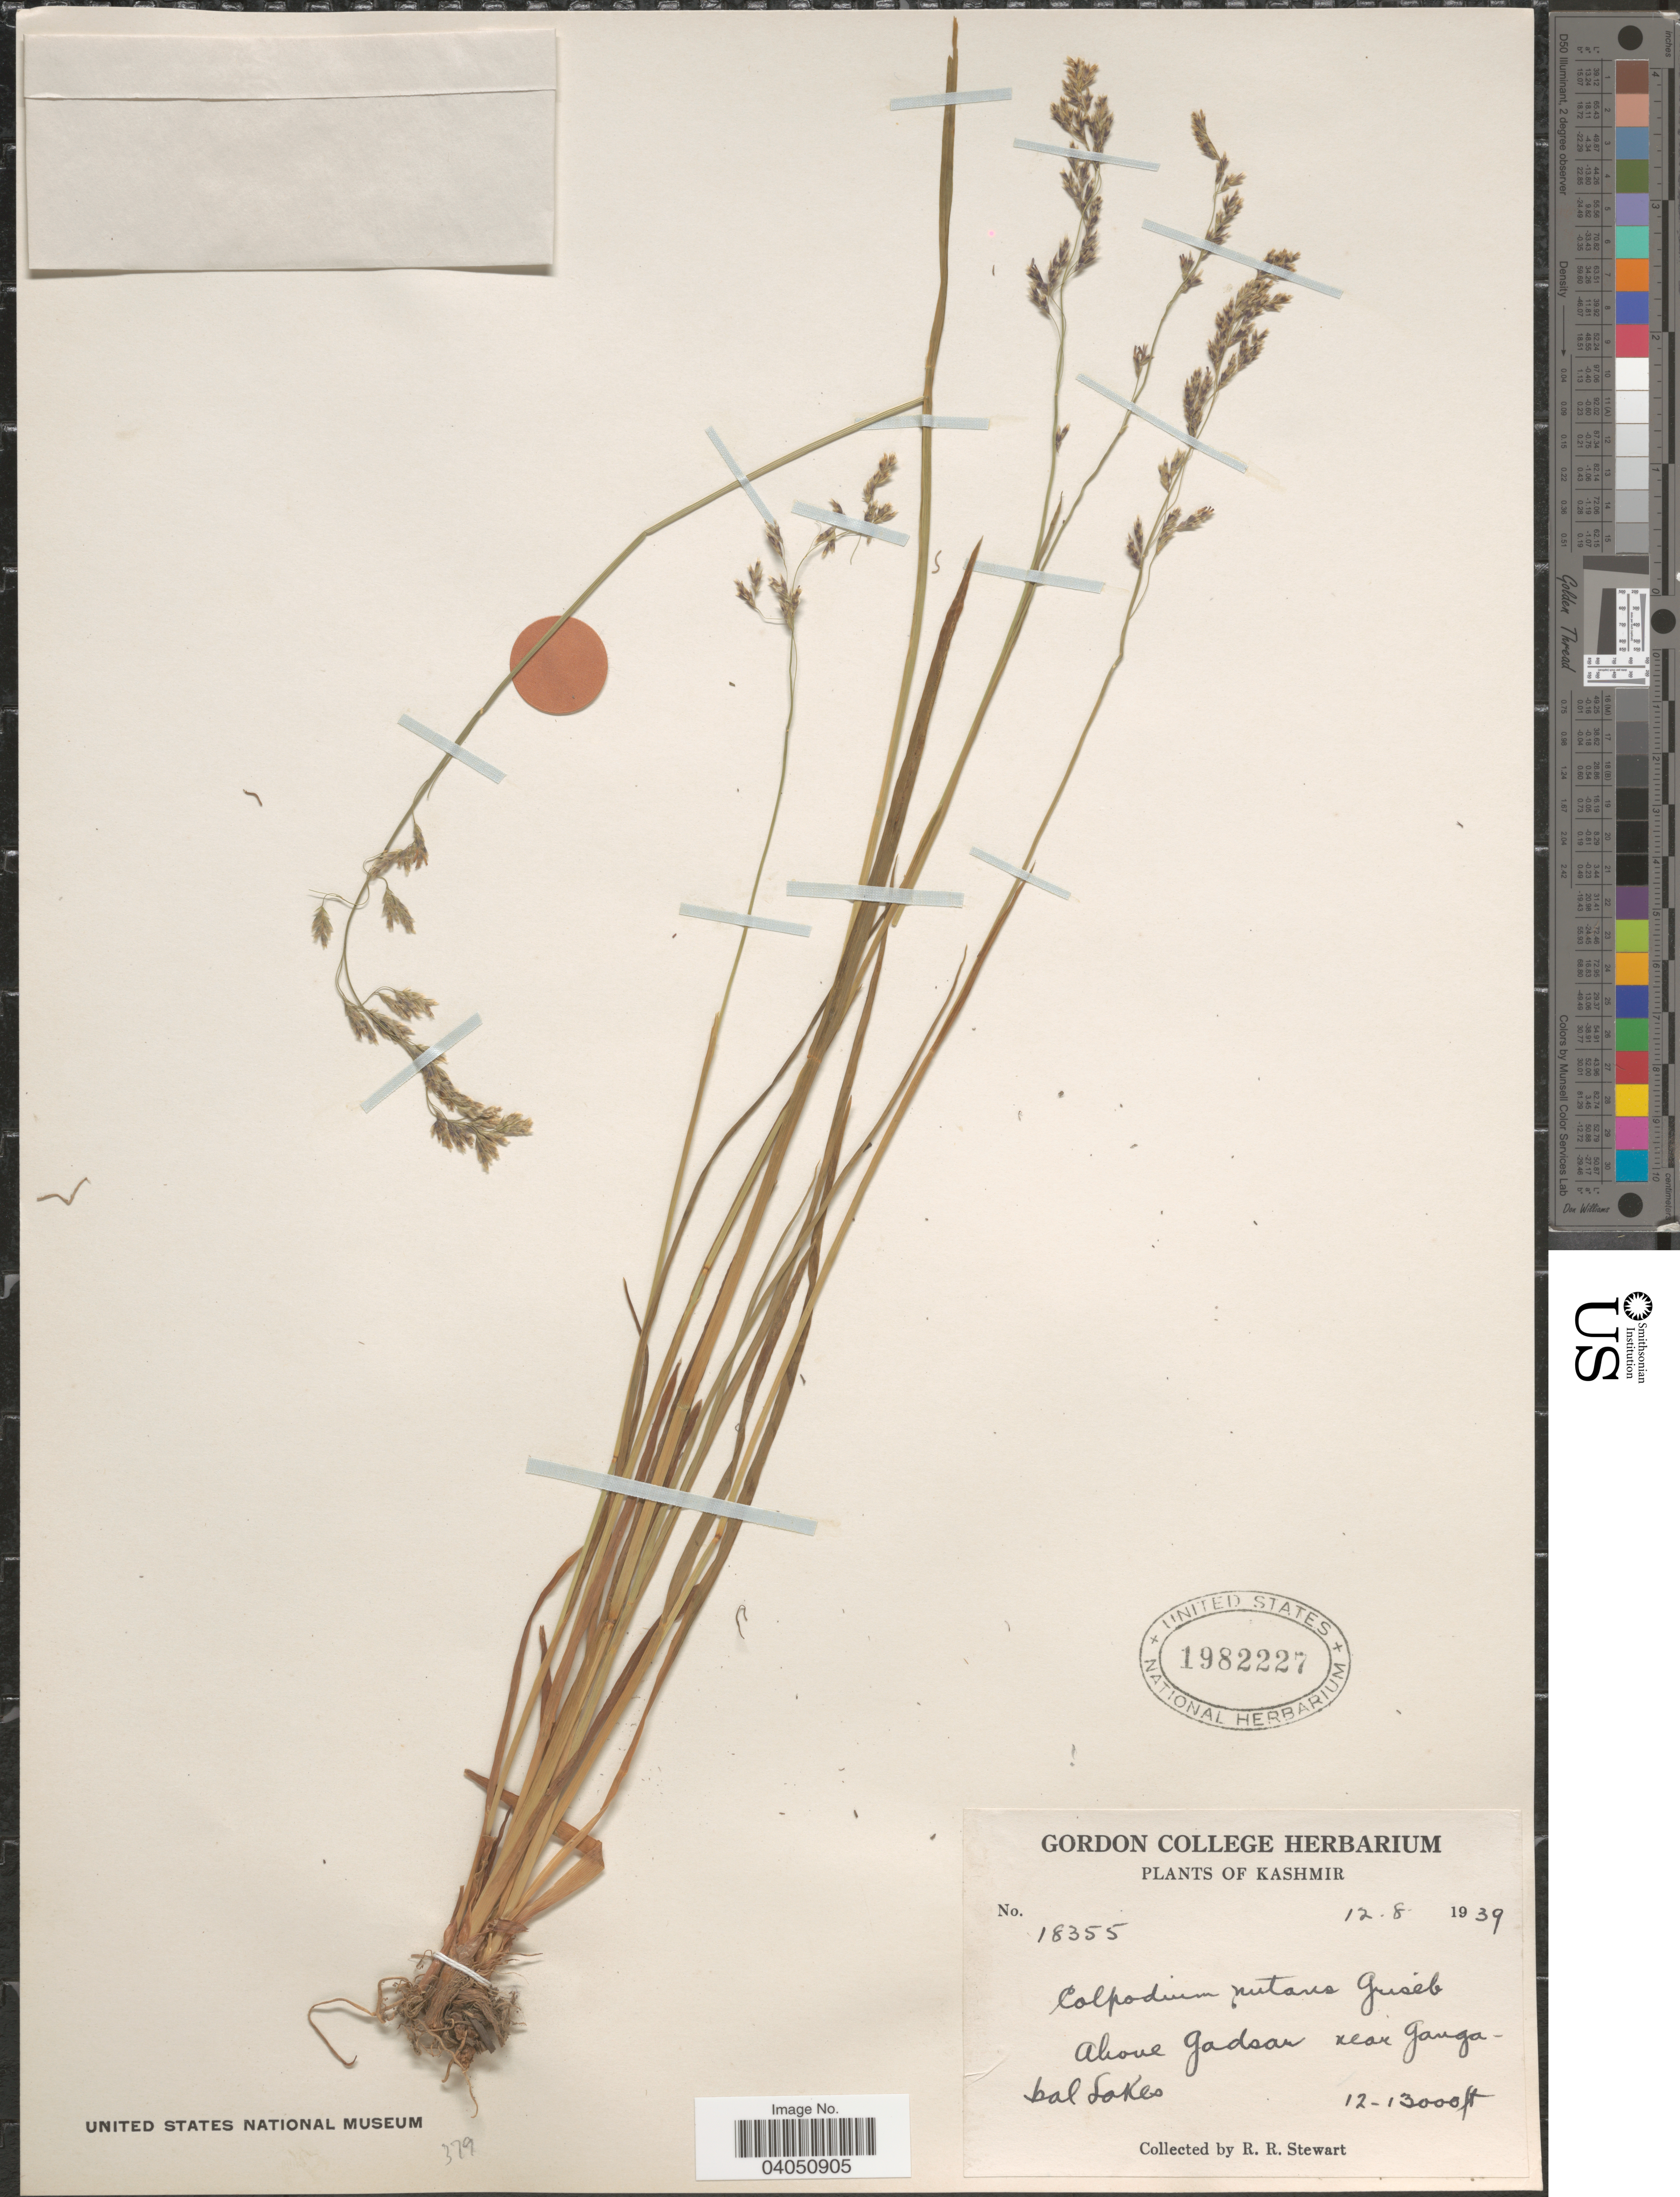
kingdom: Plantae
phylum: Tracheophyta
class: Liliopsida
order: Poales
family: Poaceae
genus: Hyalopoa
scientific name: Hyalopoa nutans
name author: (Griseb.) Tzvelev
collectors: R. Stewart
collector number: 18355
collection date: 1939-08-12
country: India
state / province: Jammu and Kashmir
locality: Kashmir. Above Gadsar near Gangabal Lakes.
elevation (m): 3658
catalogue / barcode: US 1982227